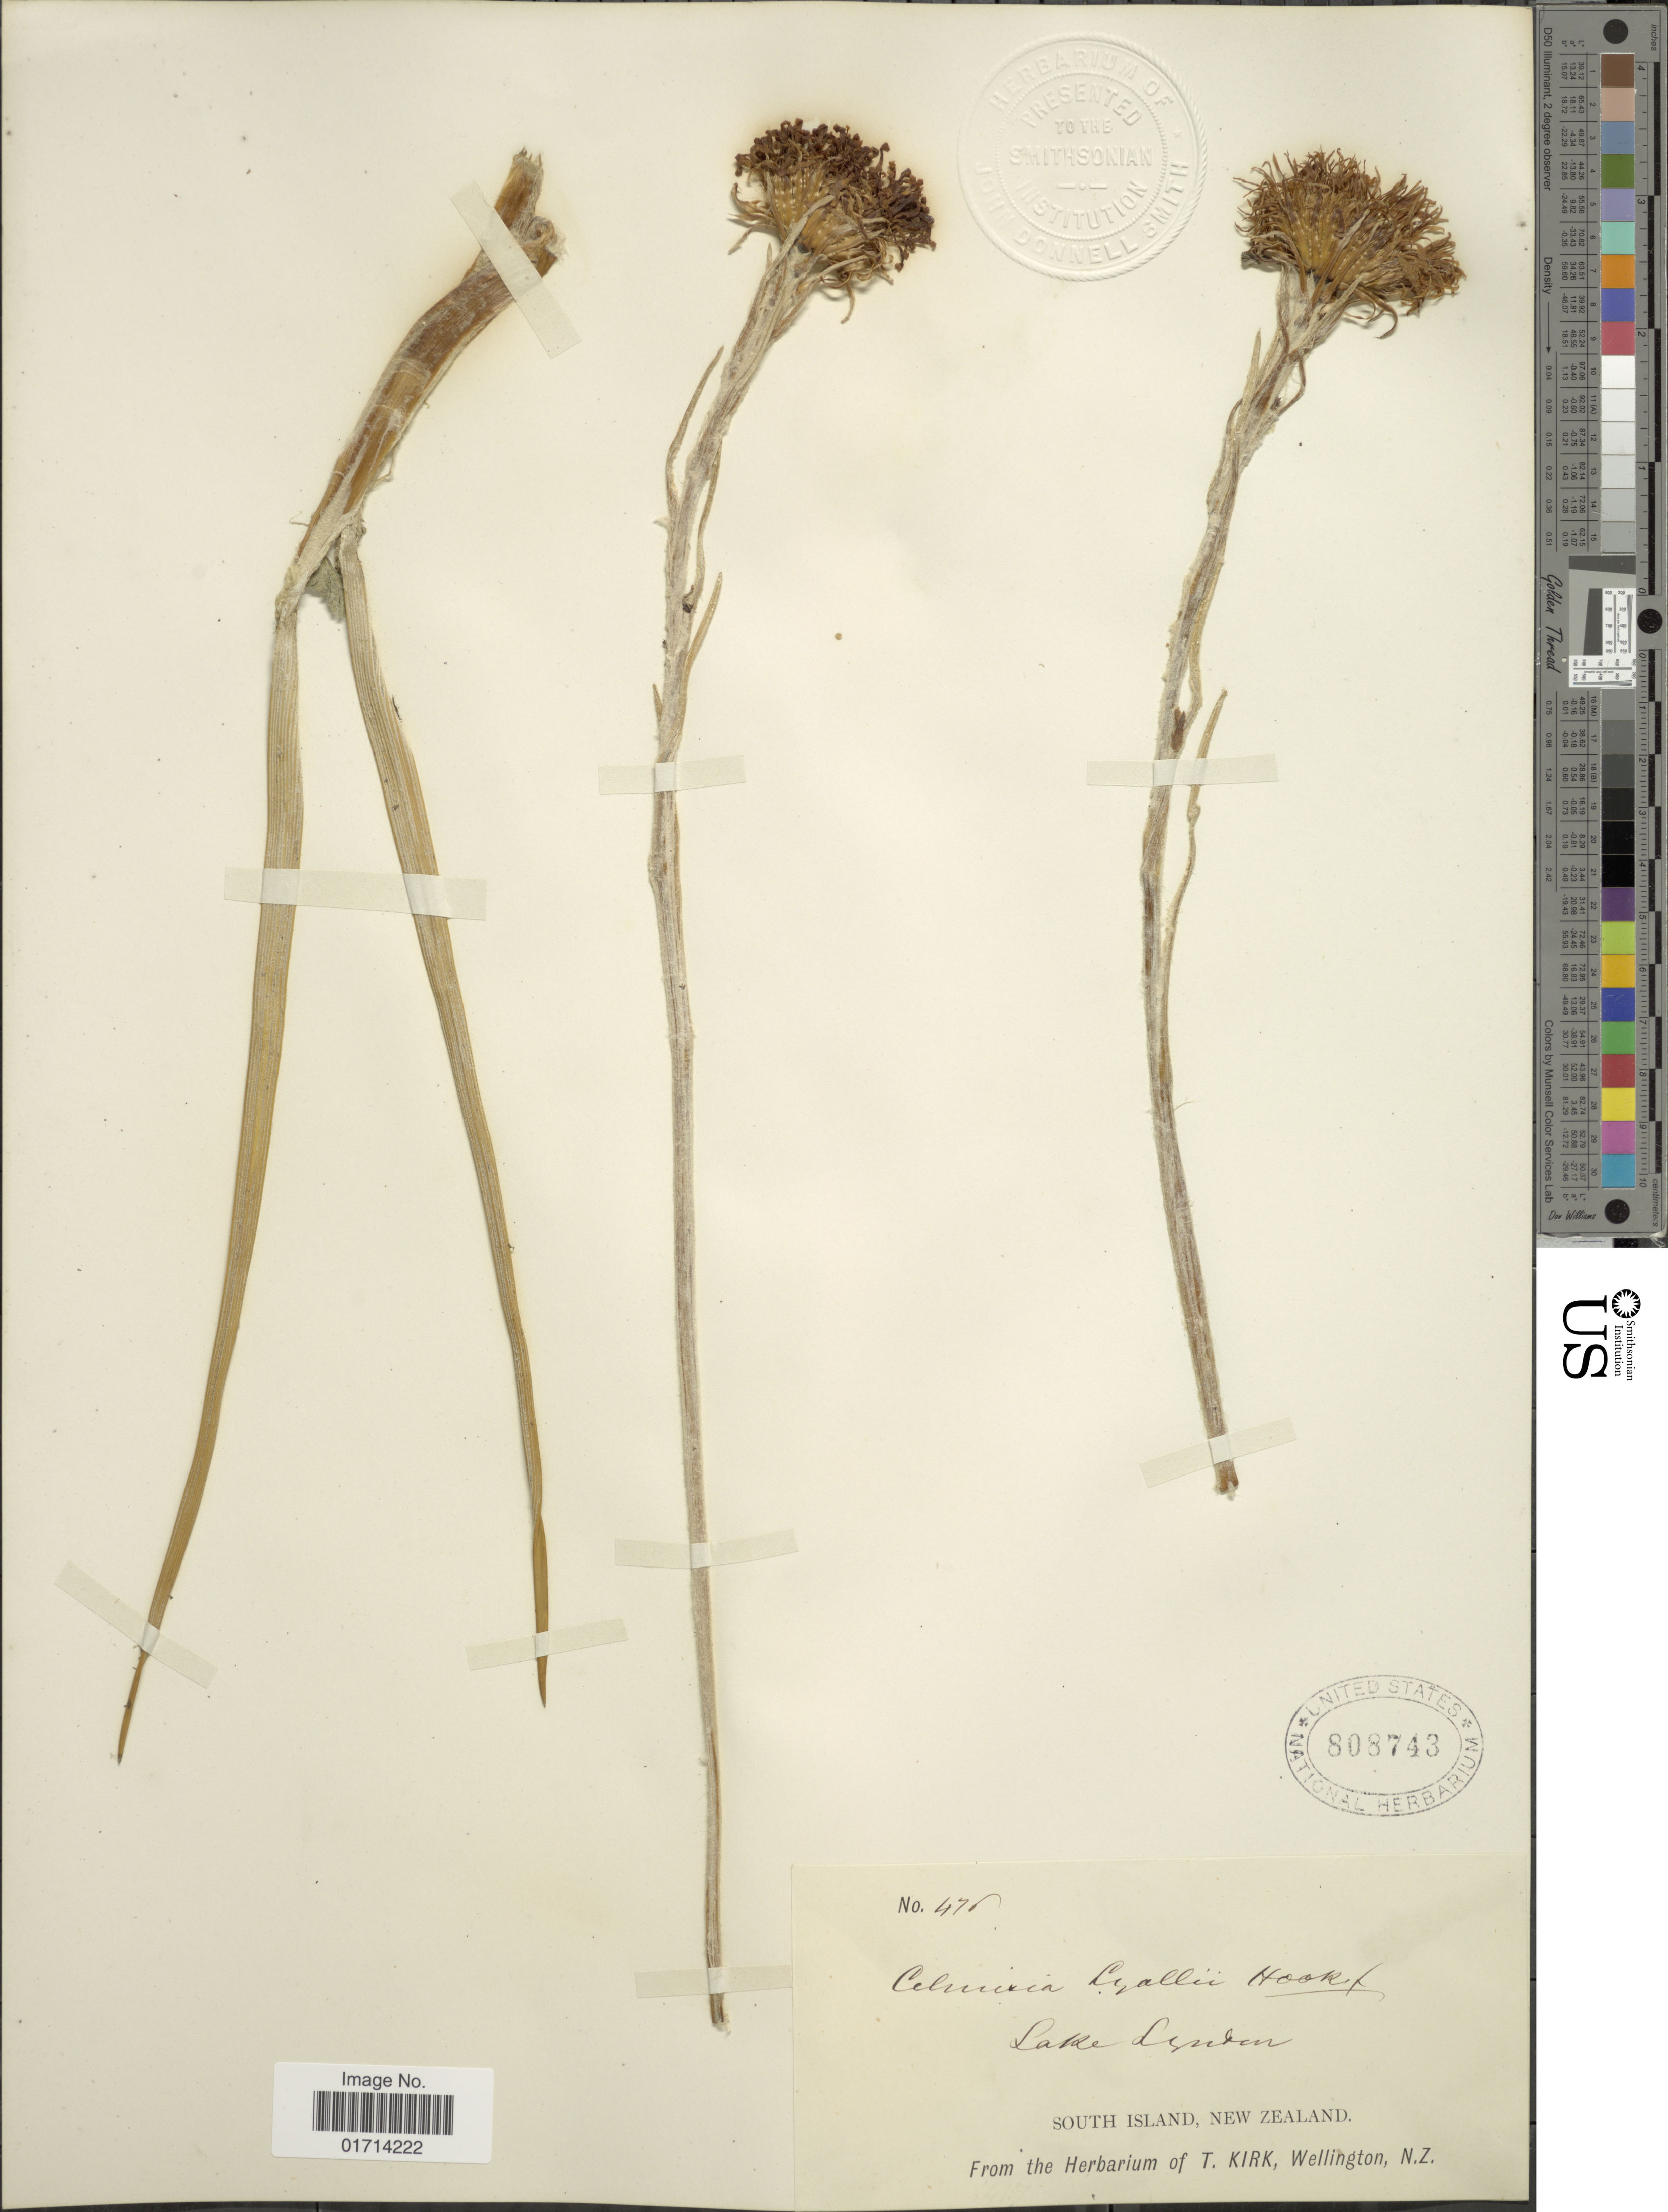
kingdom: Plantae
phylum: Tracheophyta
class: Magnoliopsida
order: Asterales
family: Asteraceae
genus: Celmisia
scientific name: Celmisia lyallii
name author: Hook. f.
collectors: ex herb. T. Kirk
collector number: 476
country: New Zealand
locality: South Island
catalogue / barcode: US 808743